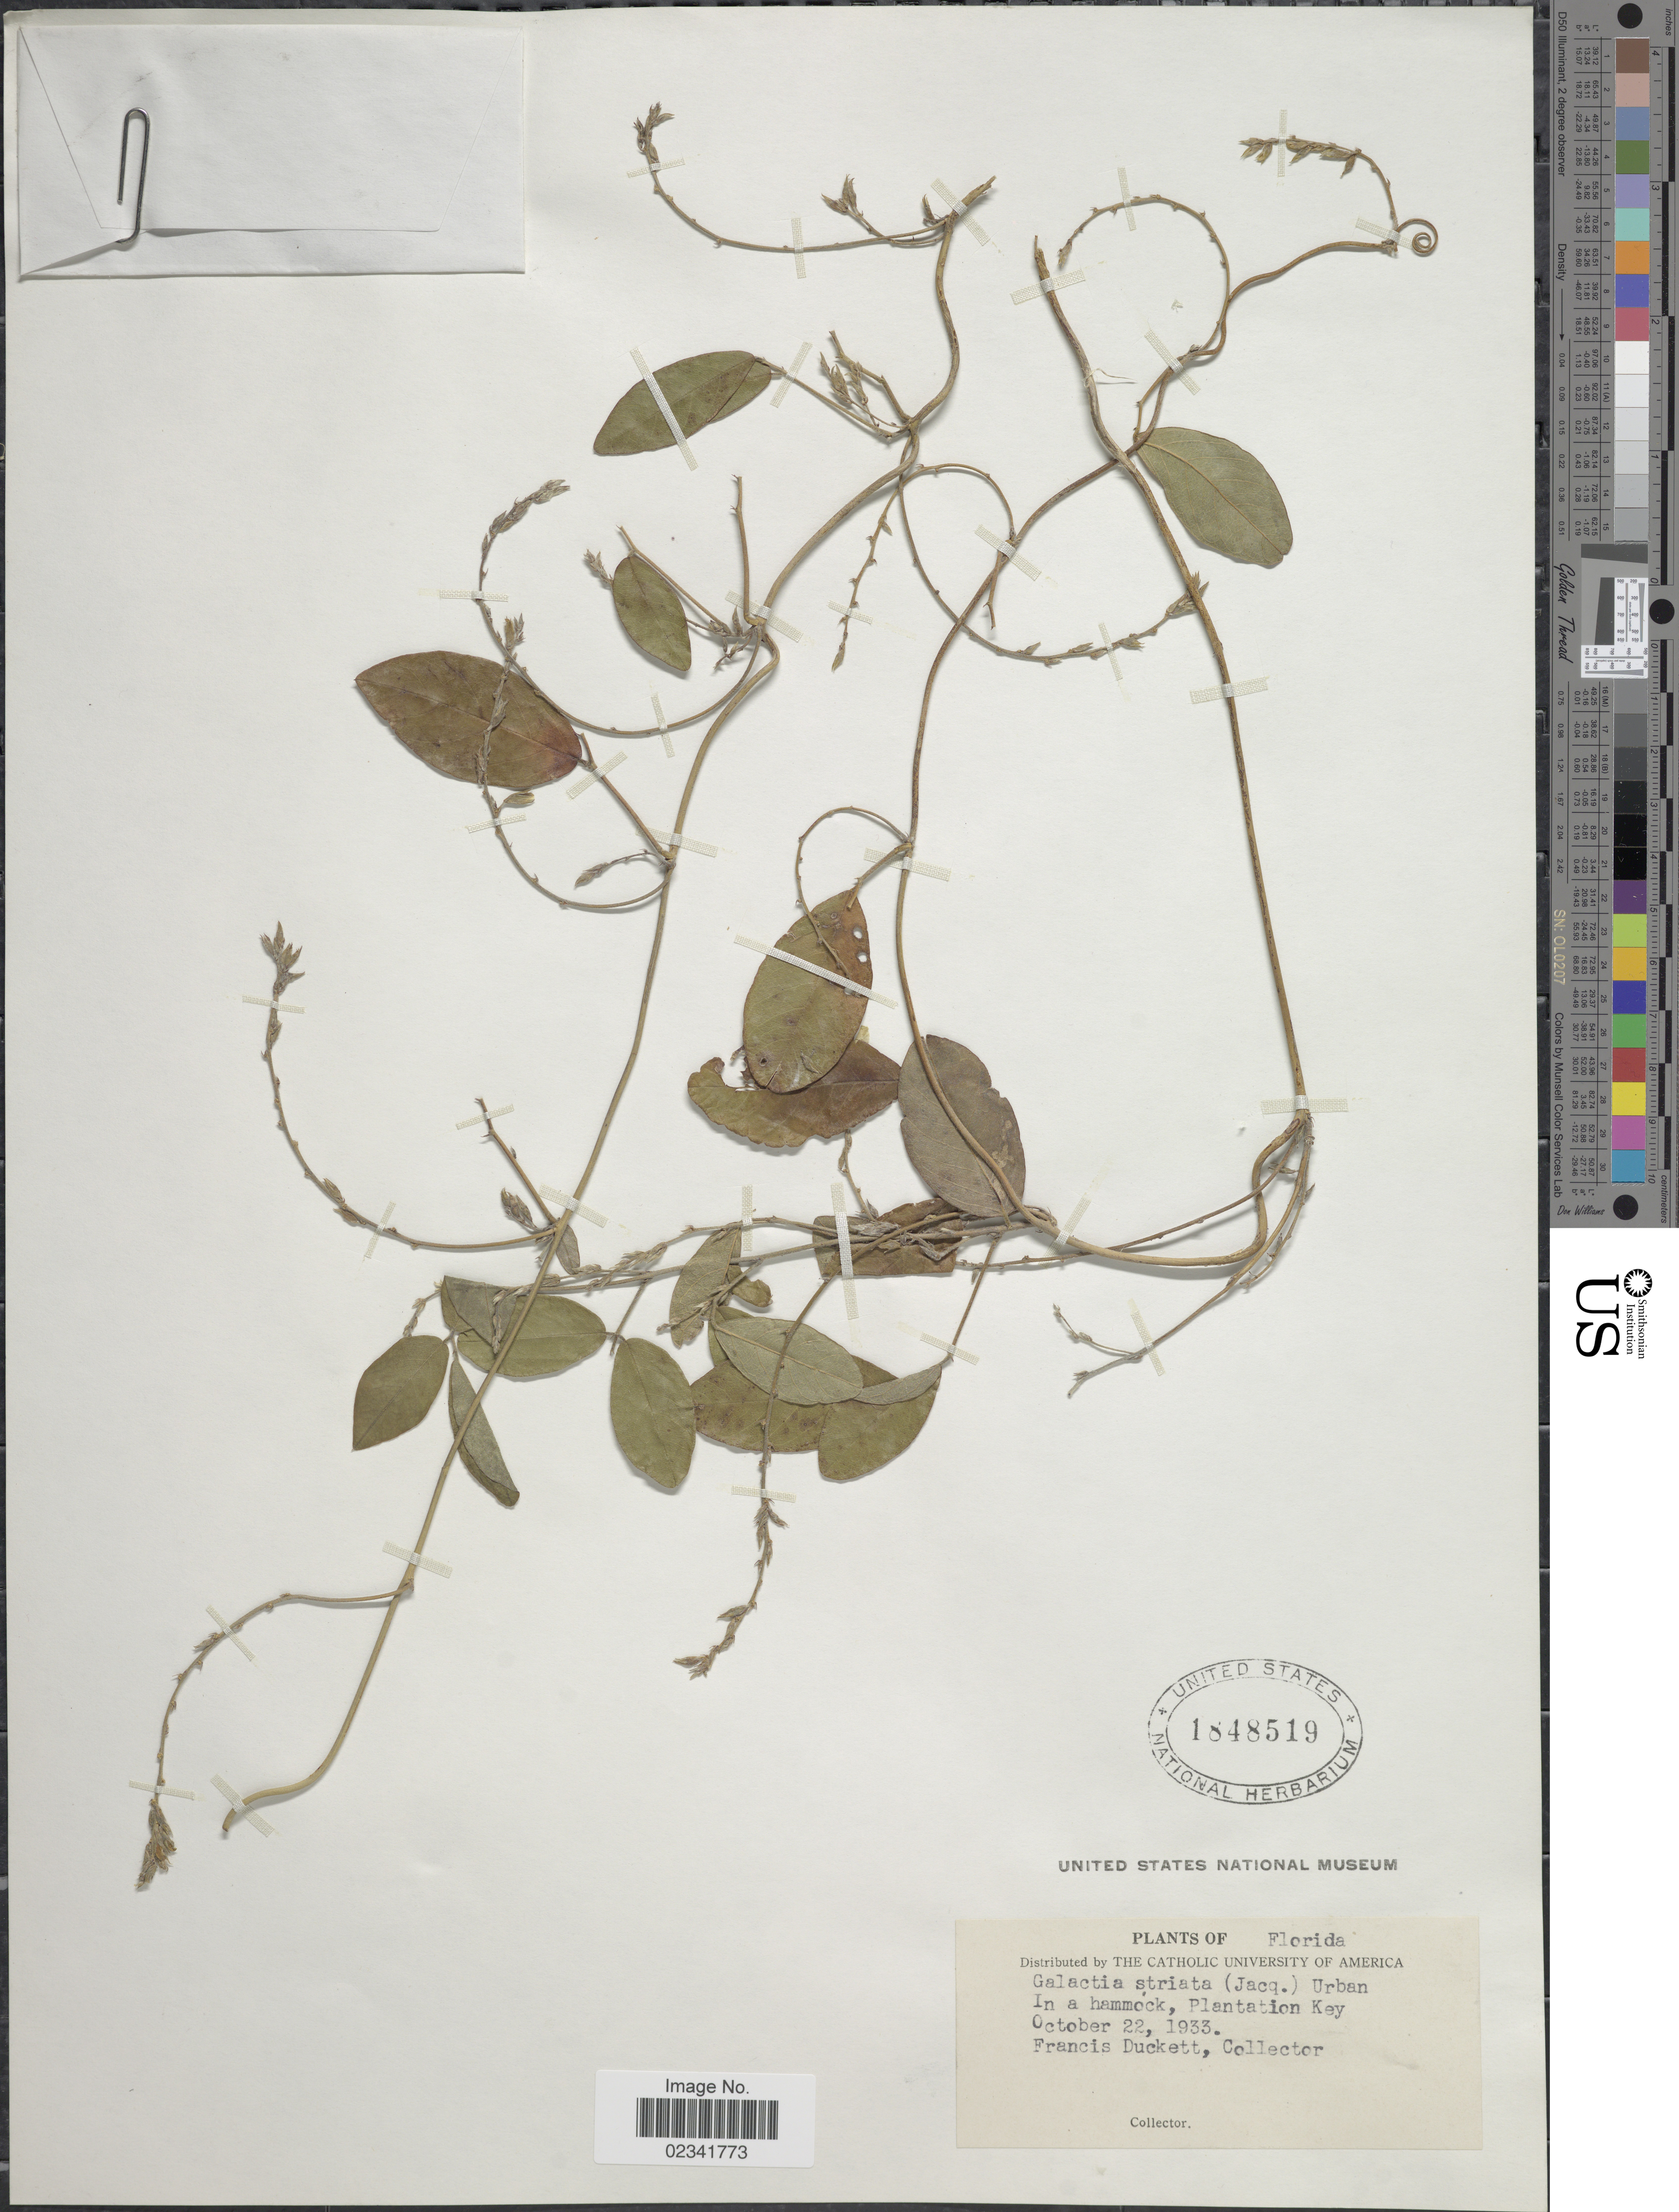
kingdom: Plantae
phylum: Tracheophyta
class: Magnoliopsida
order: Fabales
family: Fabaceae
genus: Galactia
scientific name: Galactia striata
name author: (Jacq.) Urb.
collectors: F. Duckett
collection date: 1933-10-22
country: United States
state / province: Florida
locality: In a hammock, Plantation Key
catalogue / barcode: US 1848519